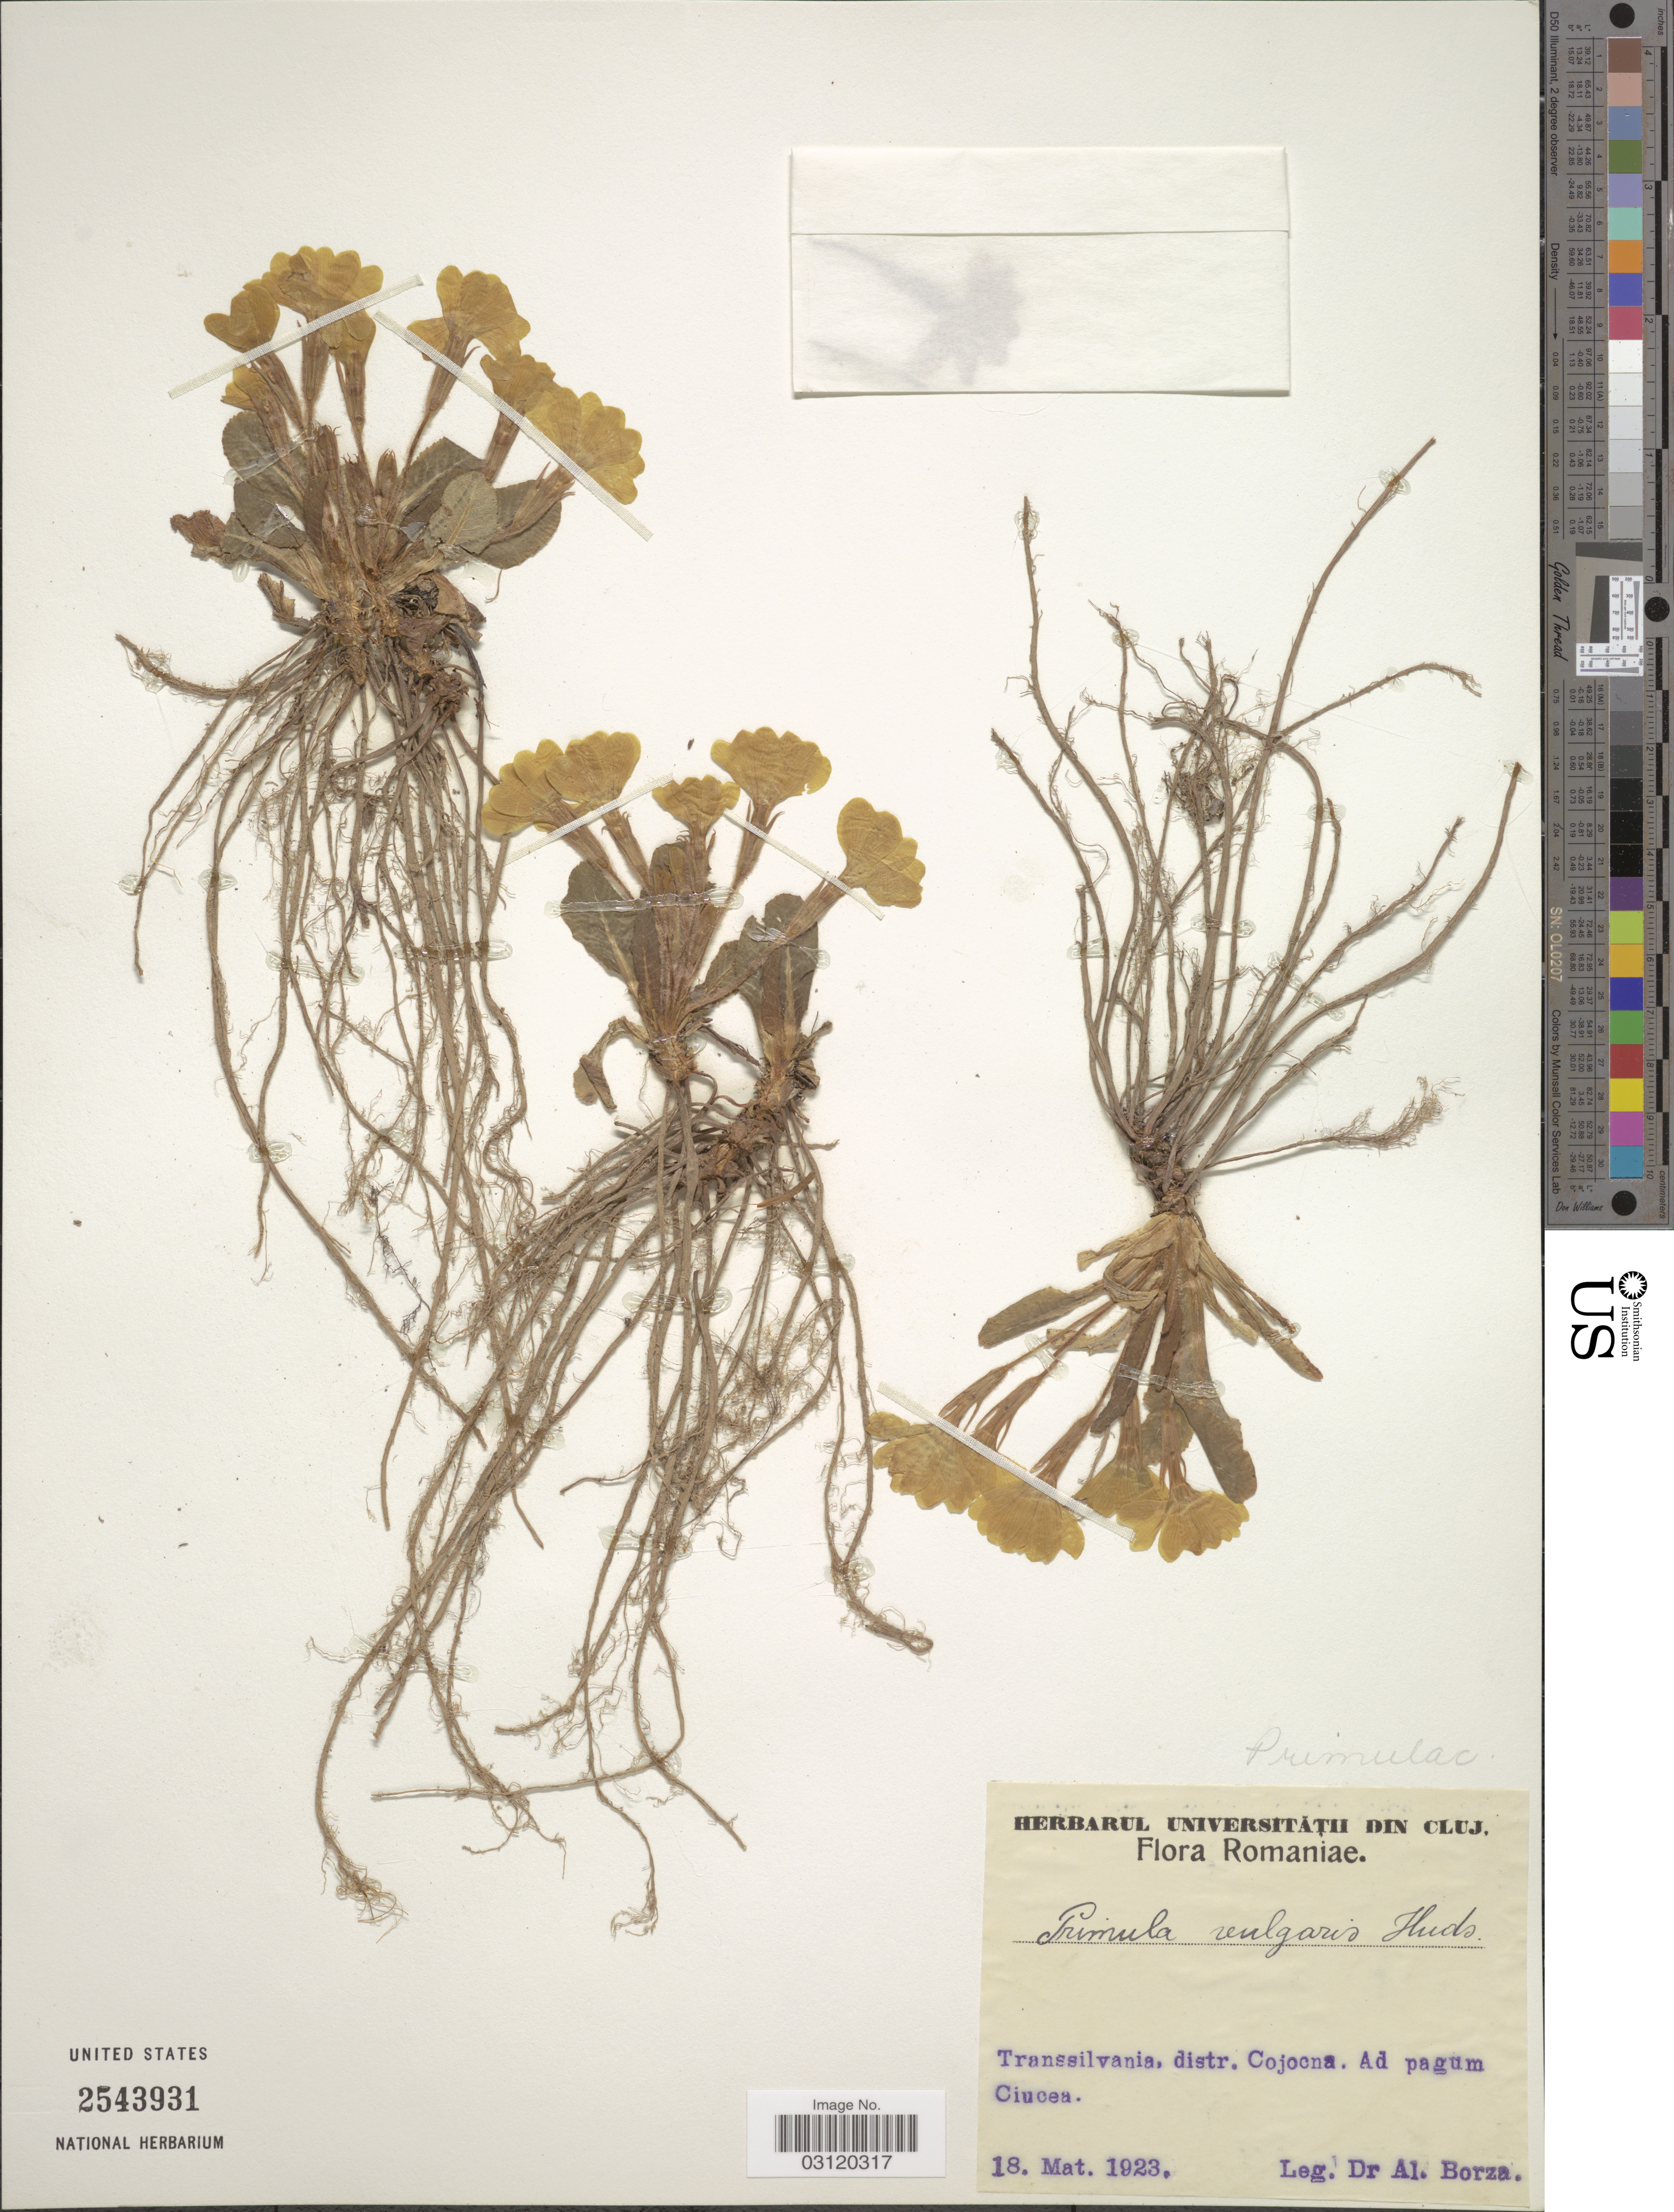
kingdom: Plantae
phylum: Tracheophyta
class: Magnoliopsida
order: Ericales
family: Primulaceae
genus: Primula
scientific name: Primula vulgaris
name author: Huds.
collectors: A. Borza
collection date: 1923-03-18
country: Romania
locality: Romaniae, Transsilvania, distr. Cojocna, Ad pagum Ciucea.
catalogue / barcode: US 2543931